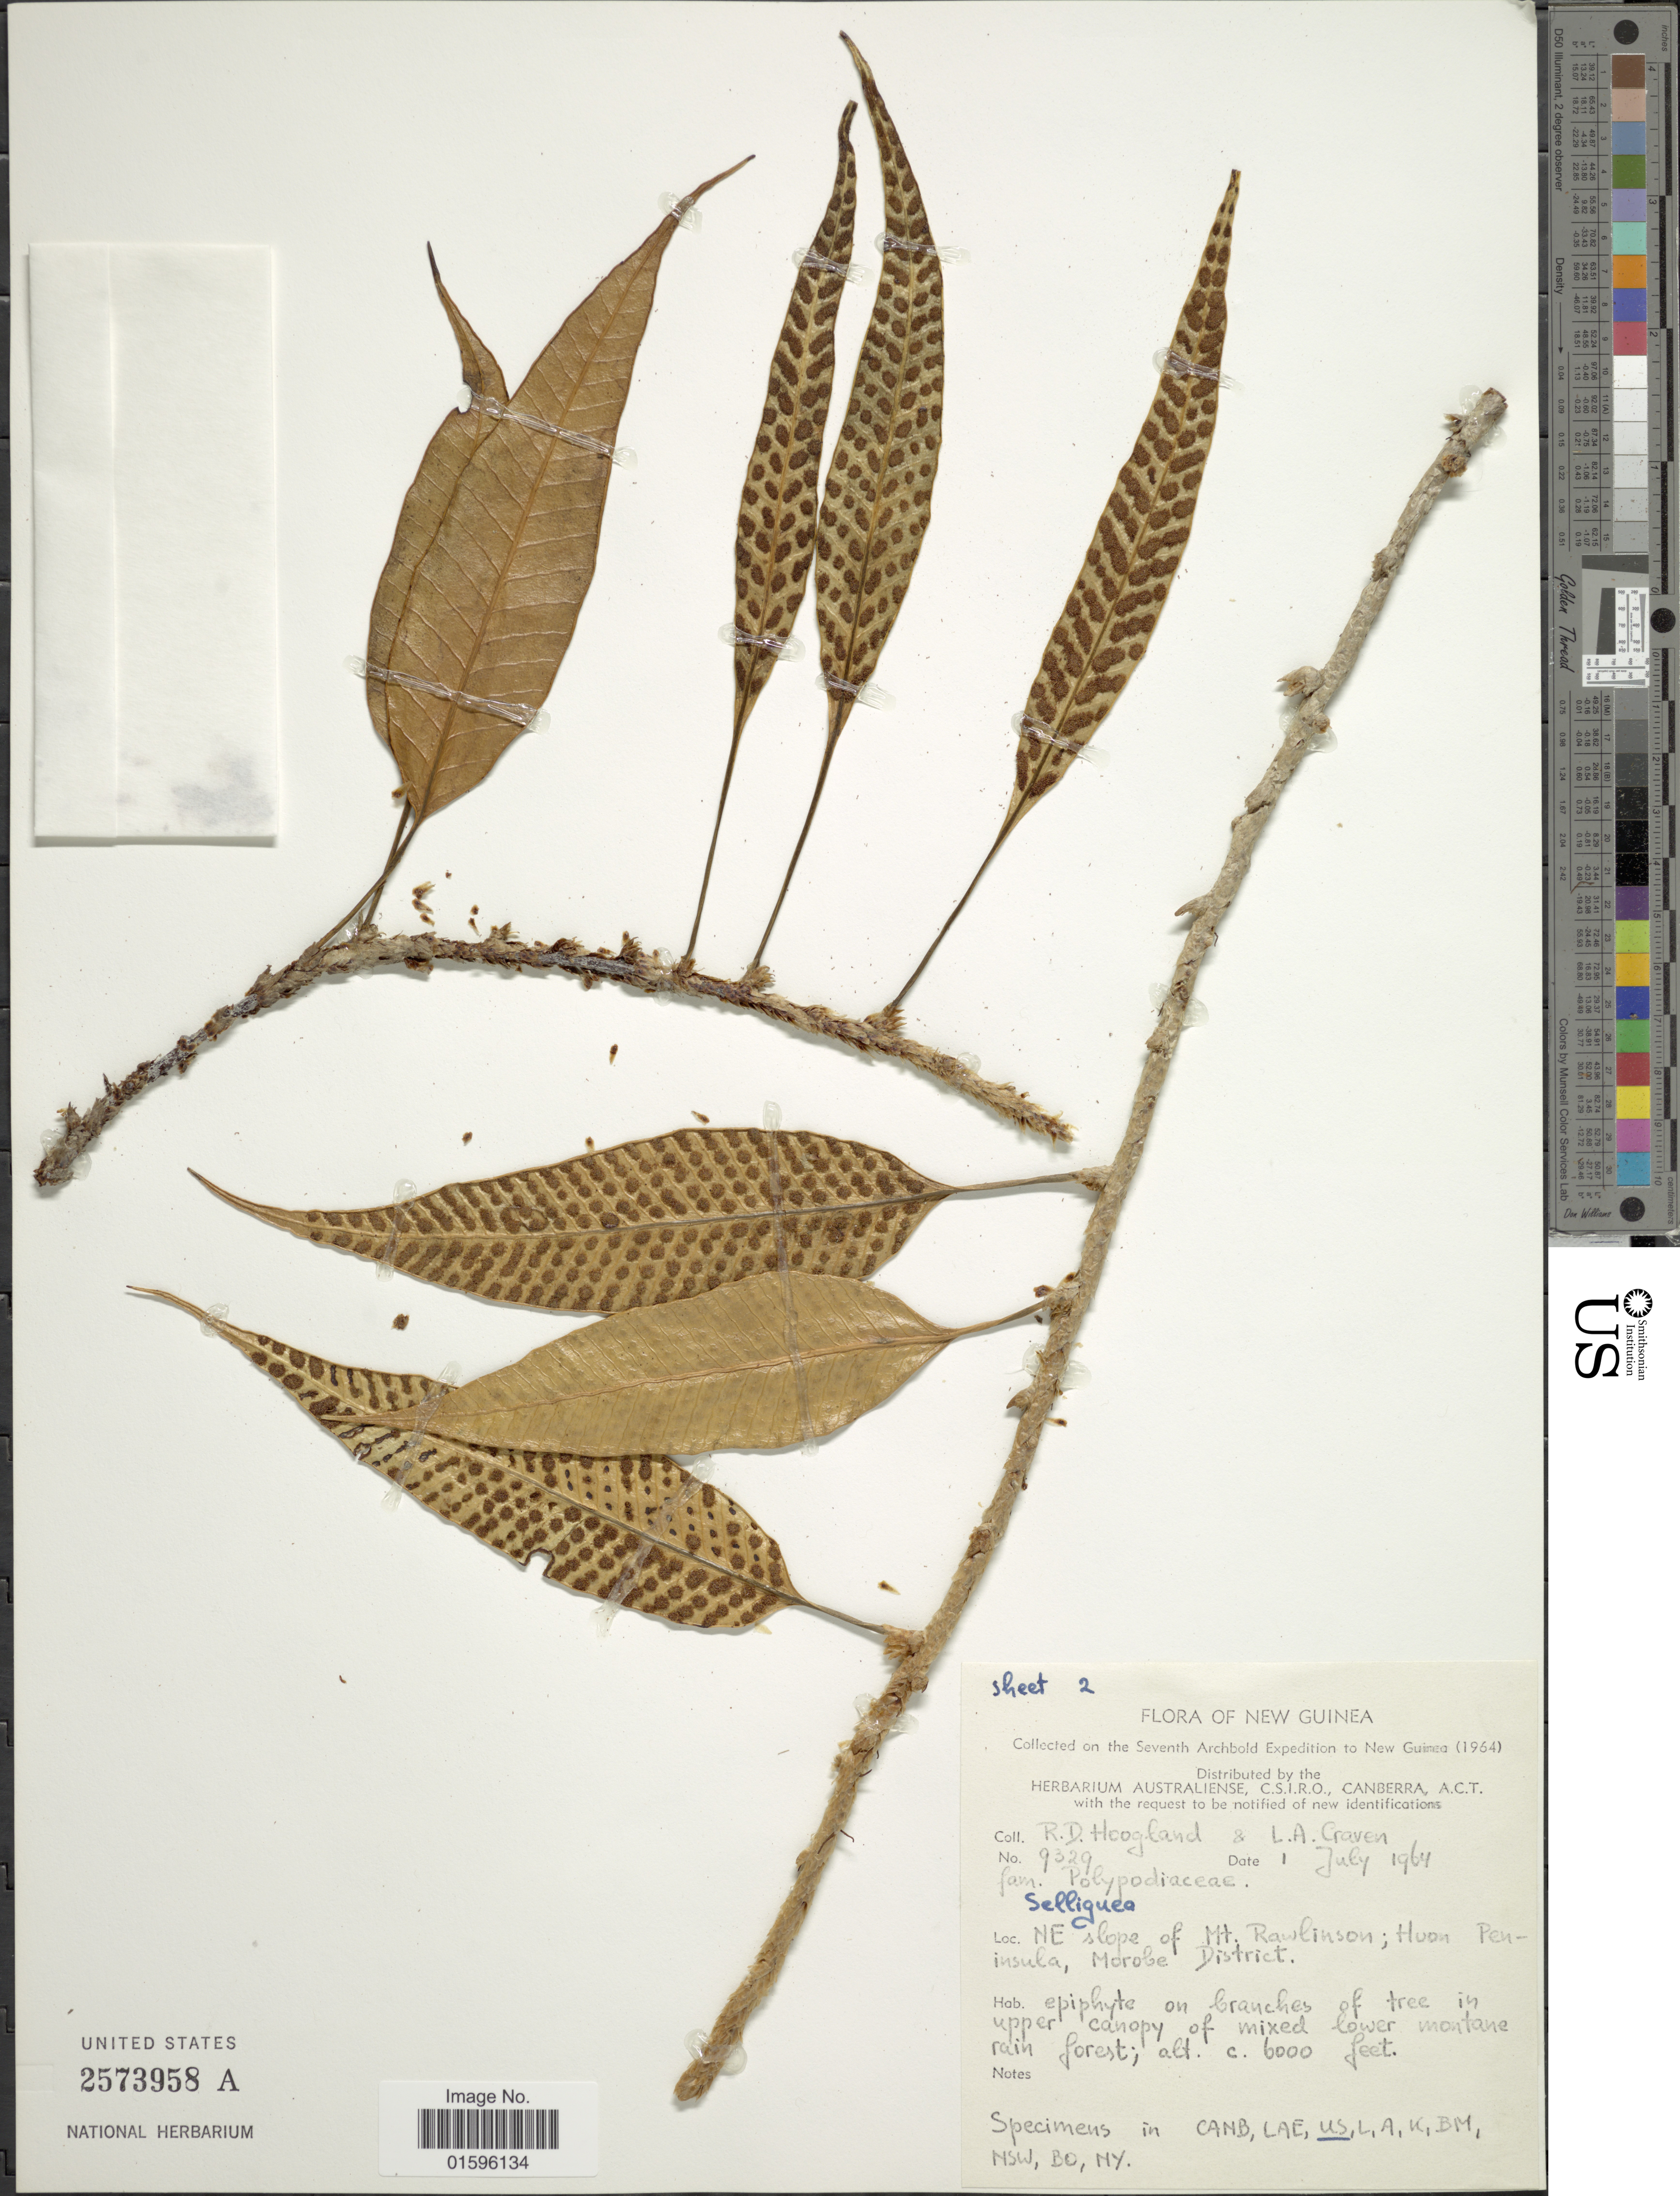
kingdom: Plantae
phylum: Tracheophyta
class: Polypodiopsida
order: Polypodiales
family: Polypodiaceae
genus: Polypodium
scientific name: Polypodium sp.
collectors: R. D. Hoogland & L. A. Craven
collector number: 9329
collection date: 1964-07-01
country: Papua New Guinea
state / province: Morobe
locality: New Guinea, NE slope of Mt. Rawlinson; Huon Peninsula, Morobe District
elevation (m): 1829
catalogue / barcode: US 2573958A